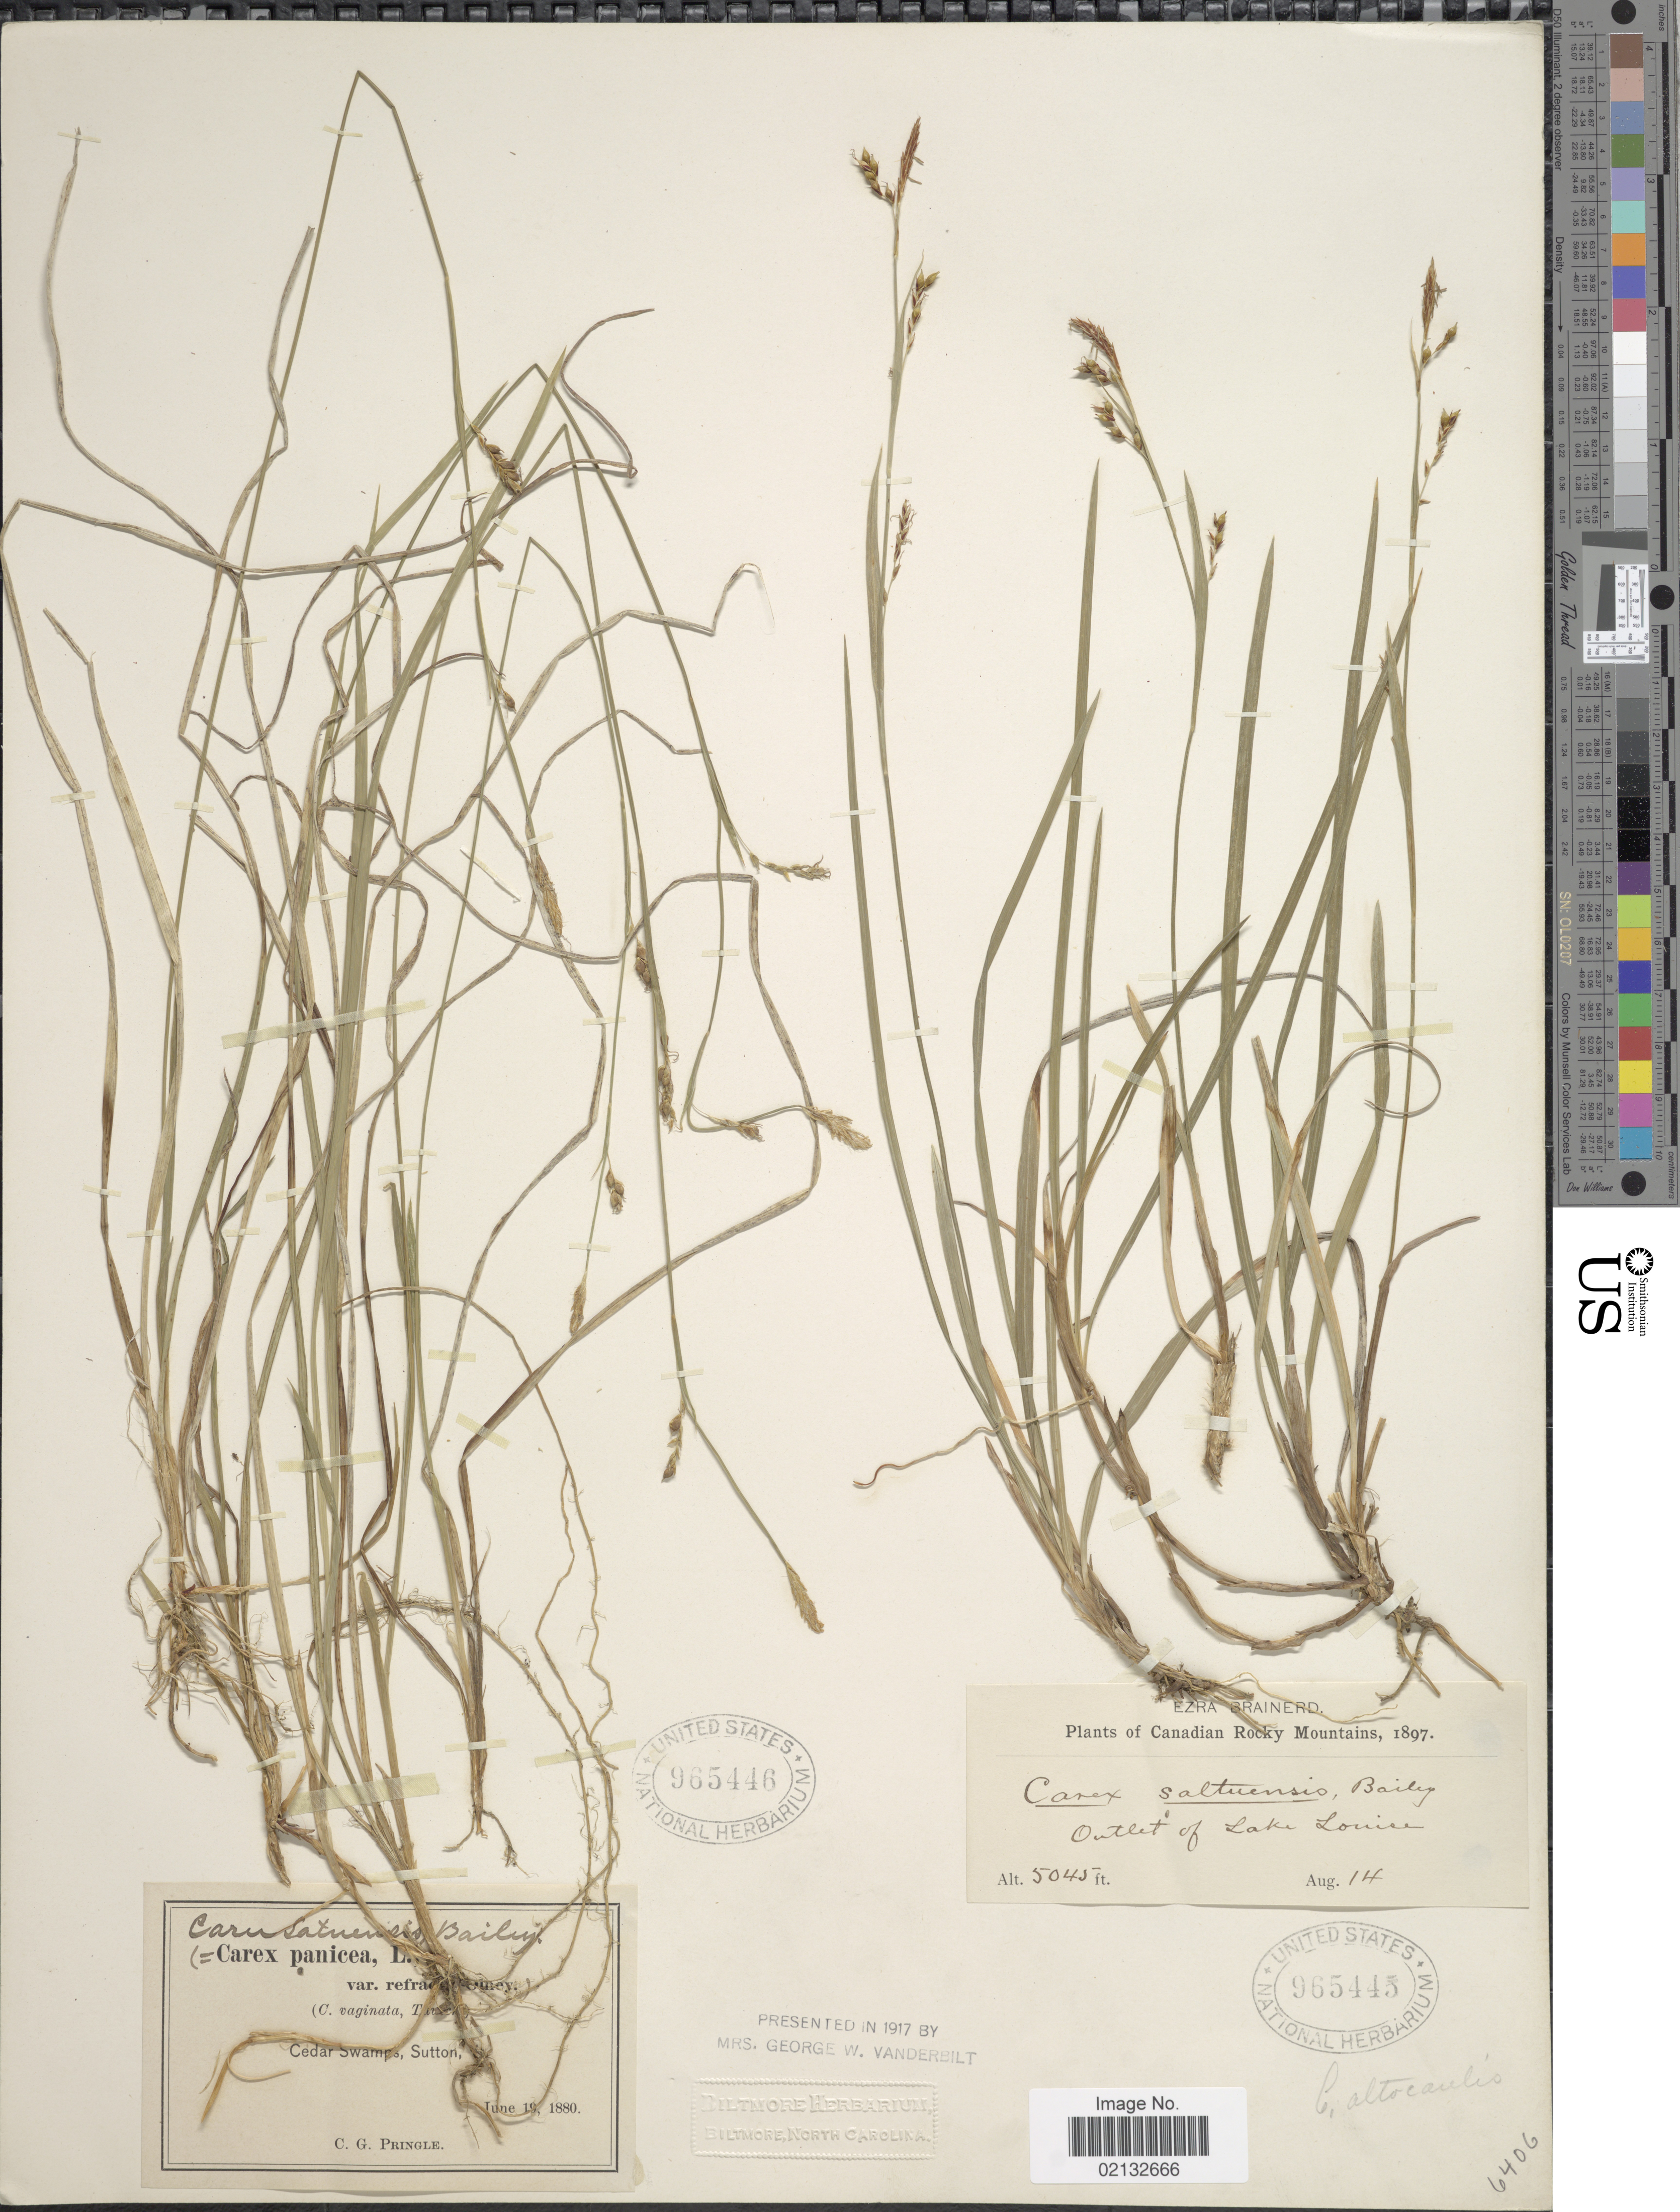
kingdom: Plantae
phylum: Tracheophyta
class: Liliopsida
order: Poales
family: Cyperaceae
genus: Carex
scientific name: Carex vaginata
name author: Tausch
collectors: E. Brainerd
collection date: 1897-08-14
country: Canada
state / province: Alberta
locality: Canadian Rocky Mountains. Outlet of Lake Louise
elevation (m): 1538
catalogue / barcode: US 965445-2